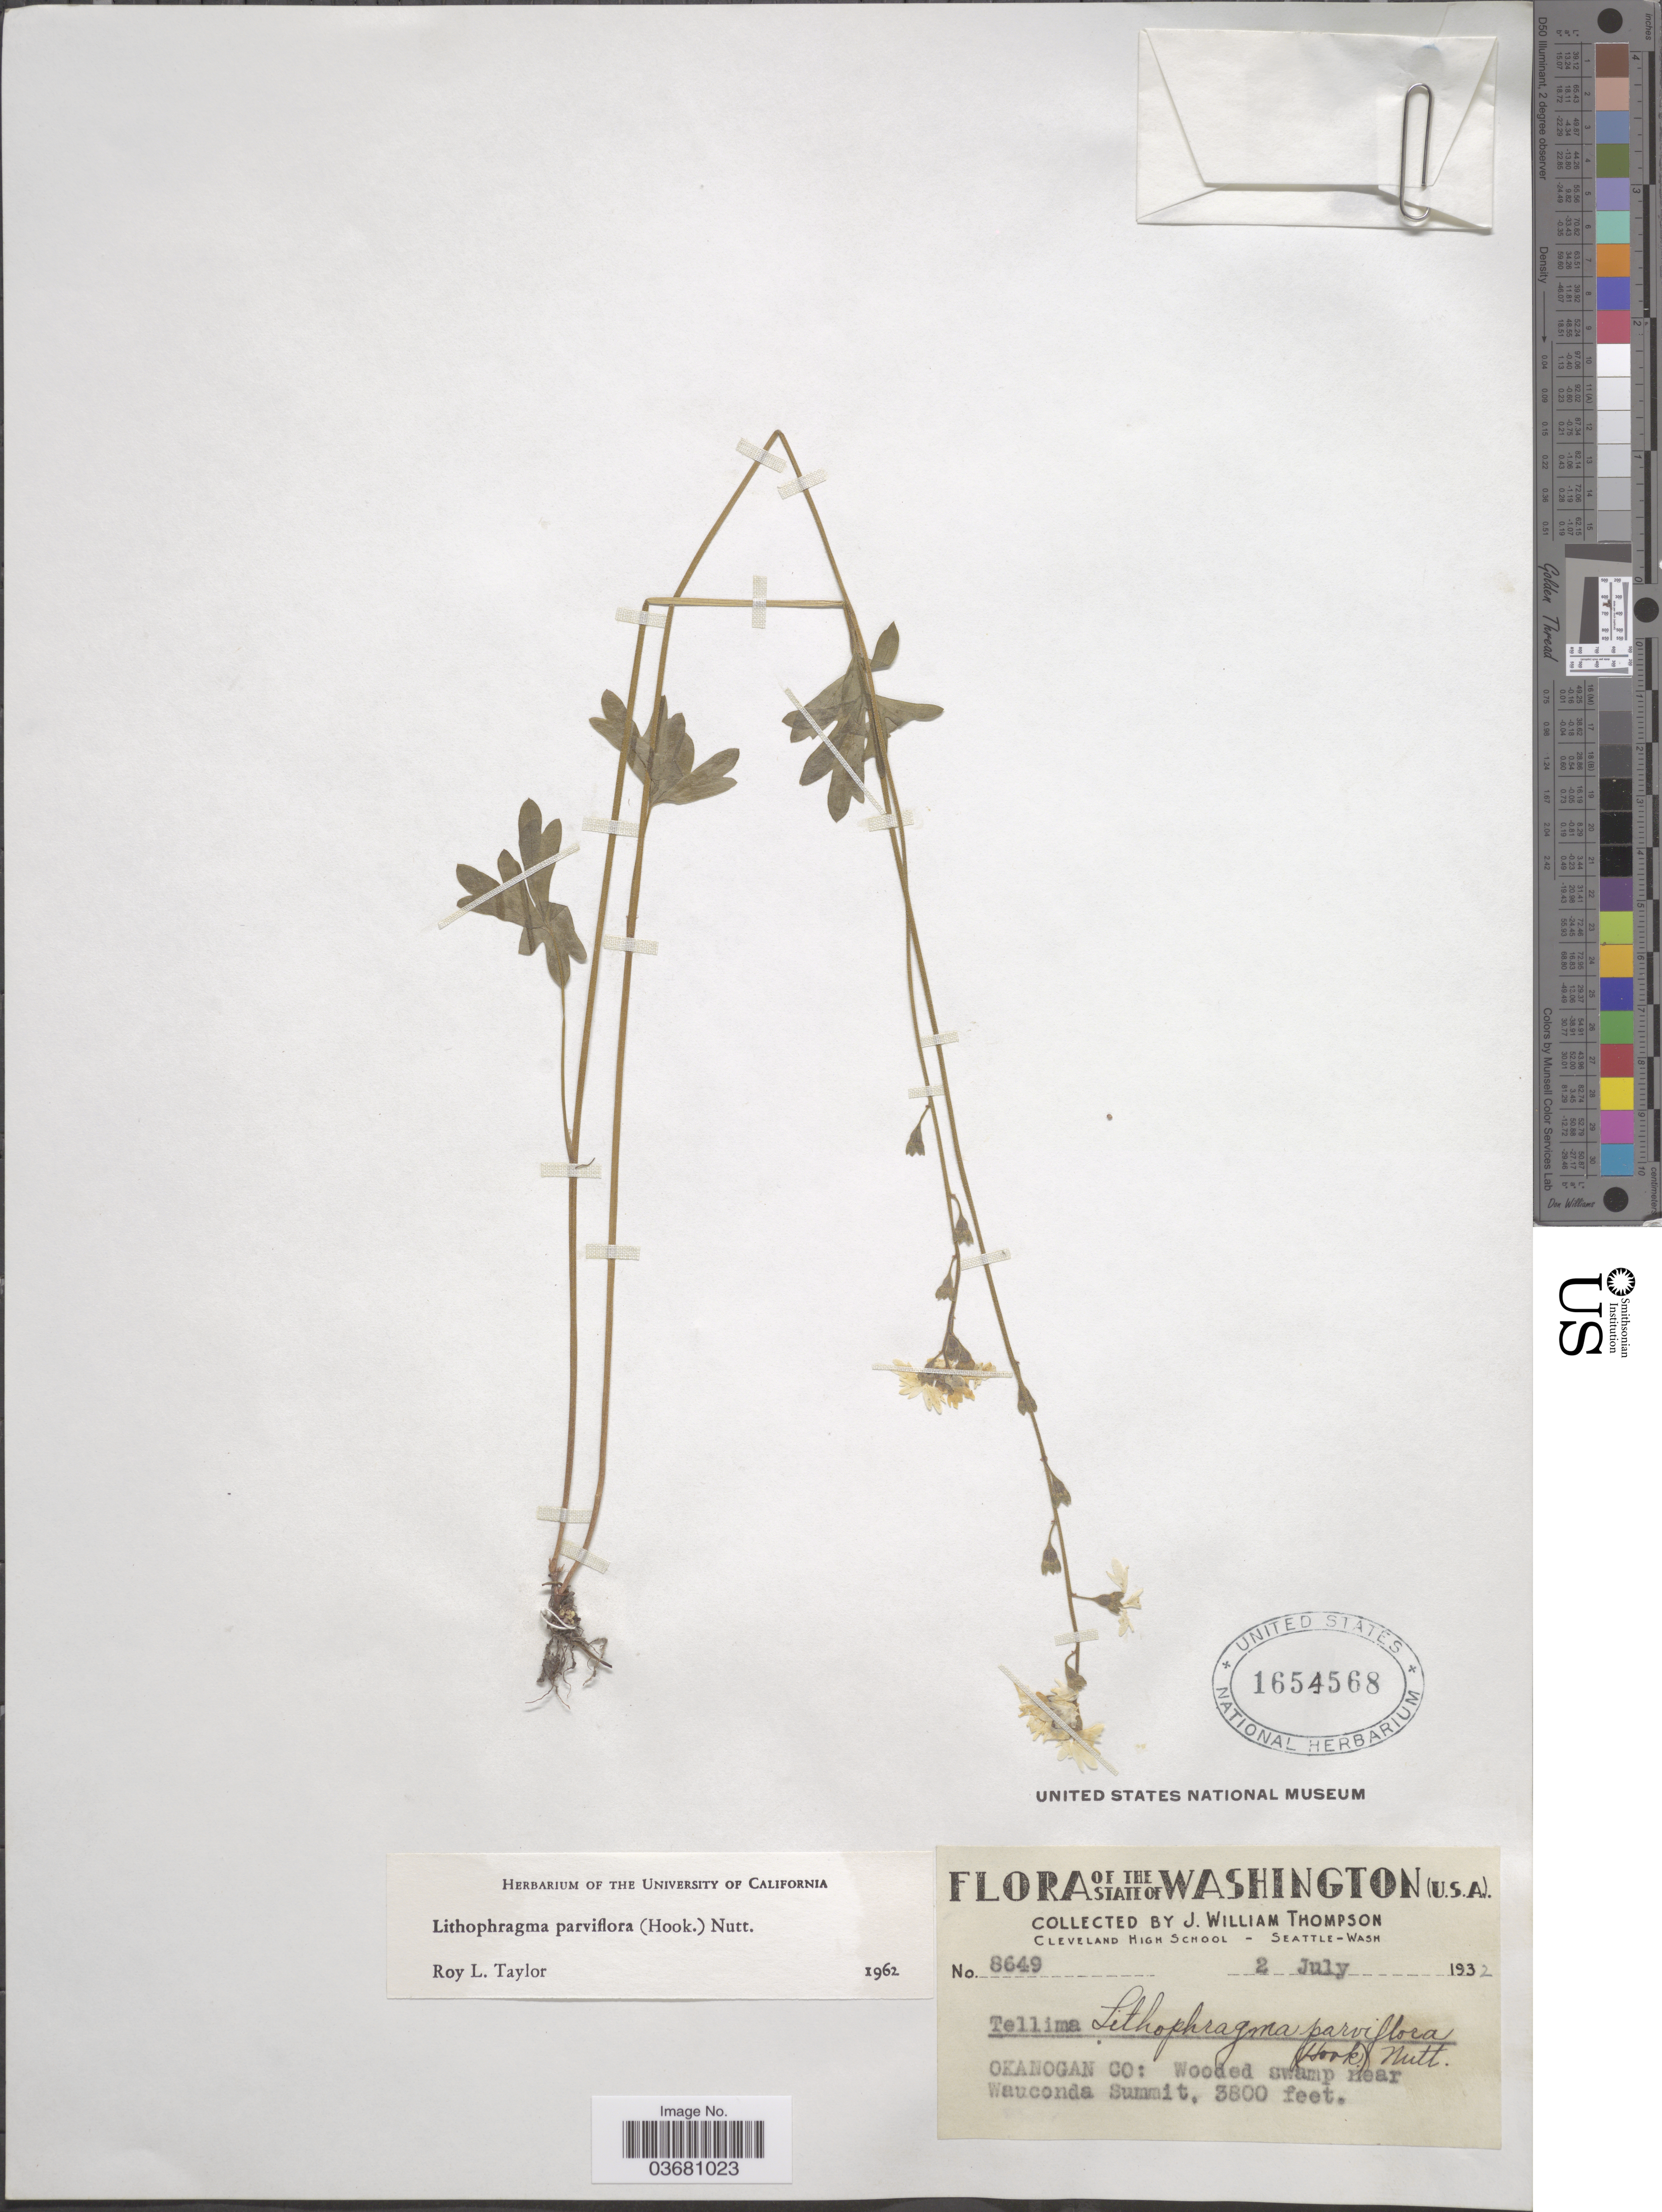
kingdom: Plantae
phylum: Tracheophyta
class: Magnoliopsida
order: Saxifragales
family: Saxifragaceae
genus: Lithophragma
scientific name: Lithophragma parviflorum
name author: (Hook.) Nutt.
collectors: J. W. Thompson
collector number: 8649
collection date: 1932-07-02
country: United States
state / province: Washington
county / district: Okanogan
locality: Okanogan Co: Wooded swamp near Wauconda Summit.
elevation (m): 1158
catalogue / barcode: US 1654568